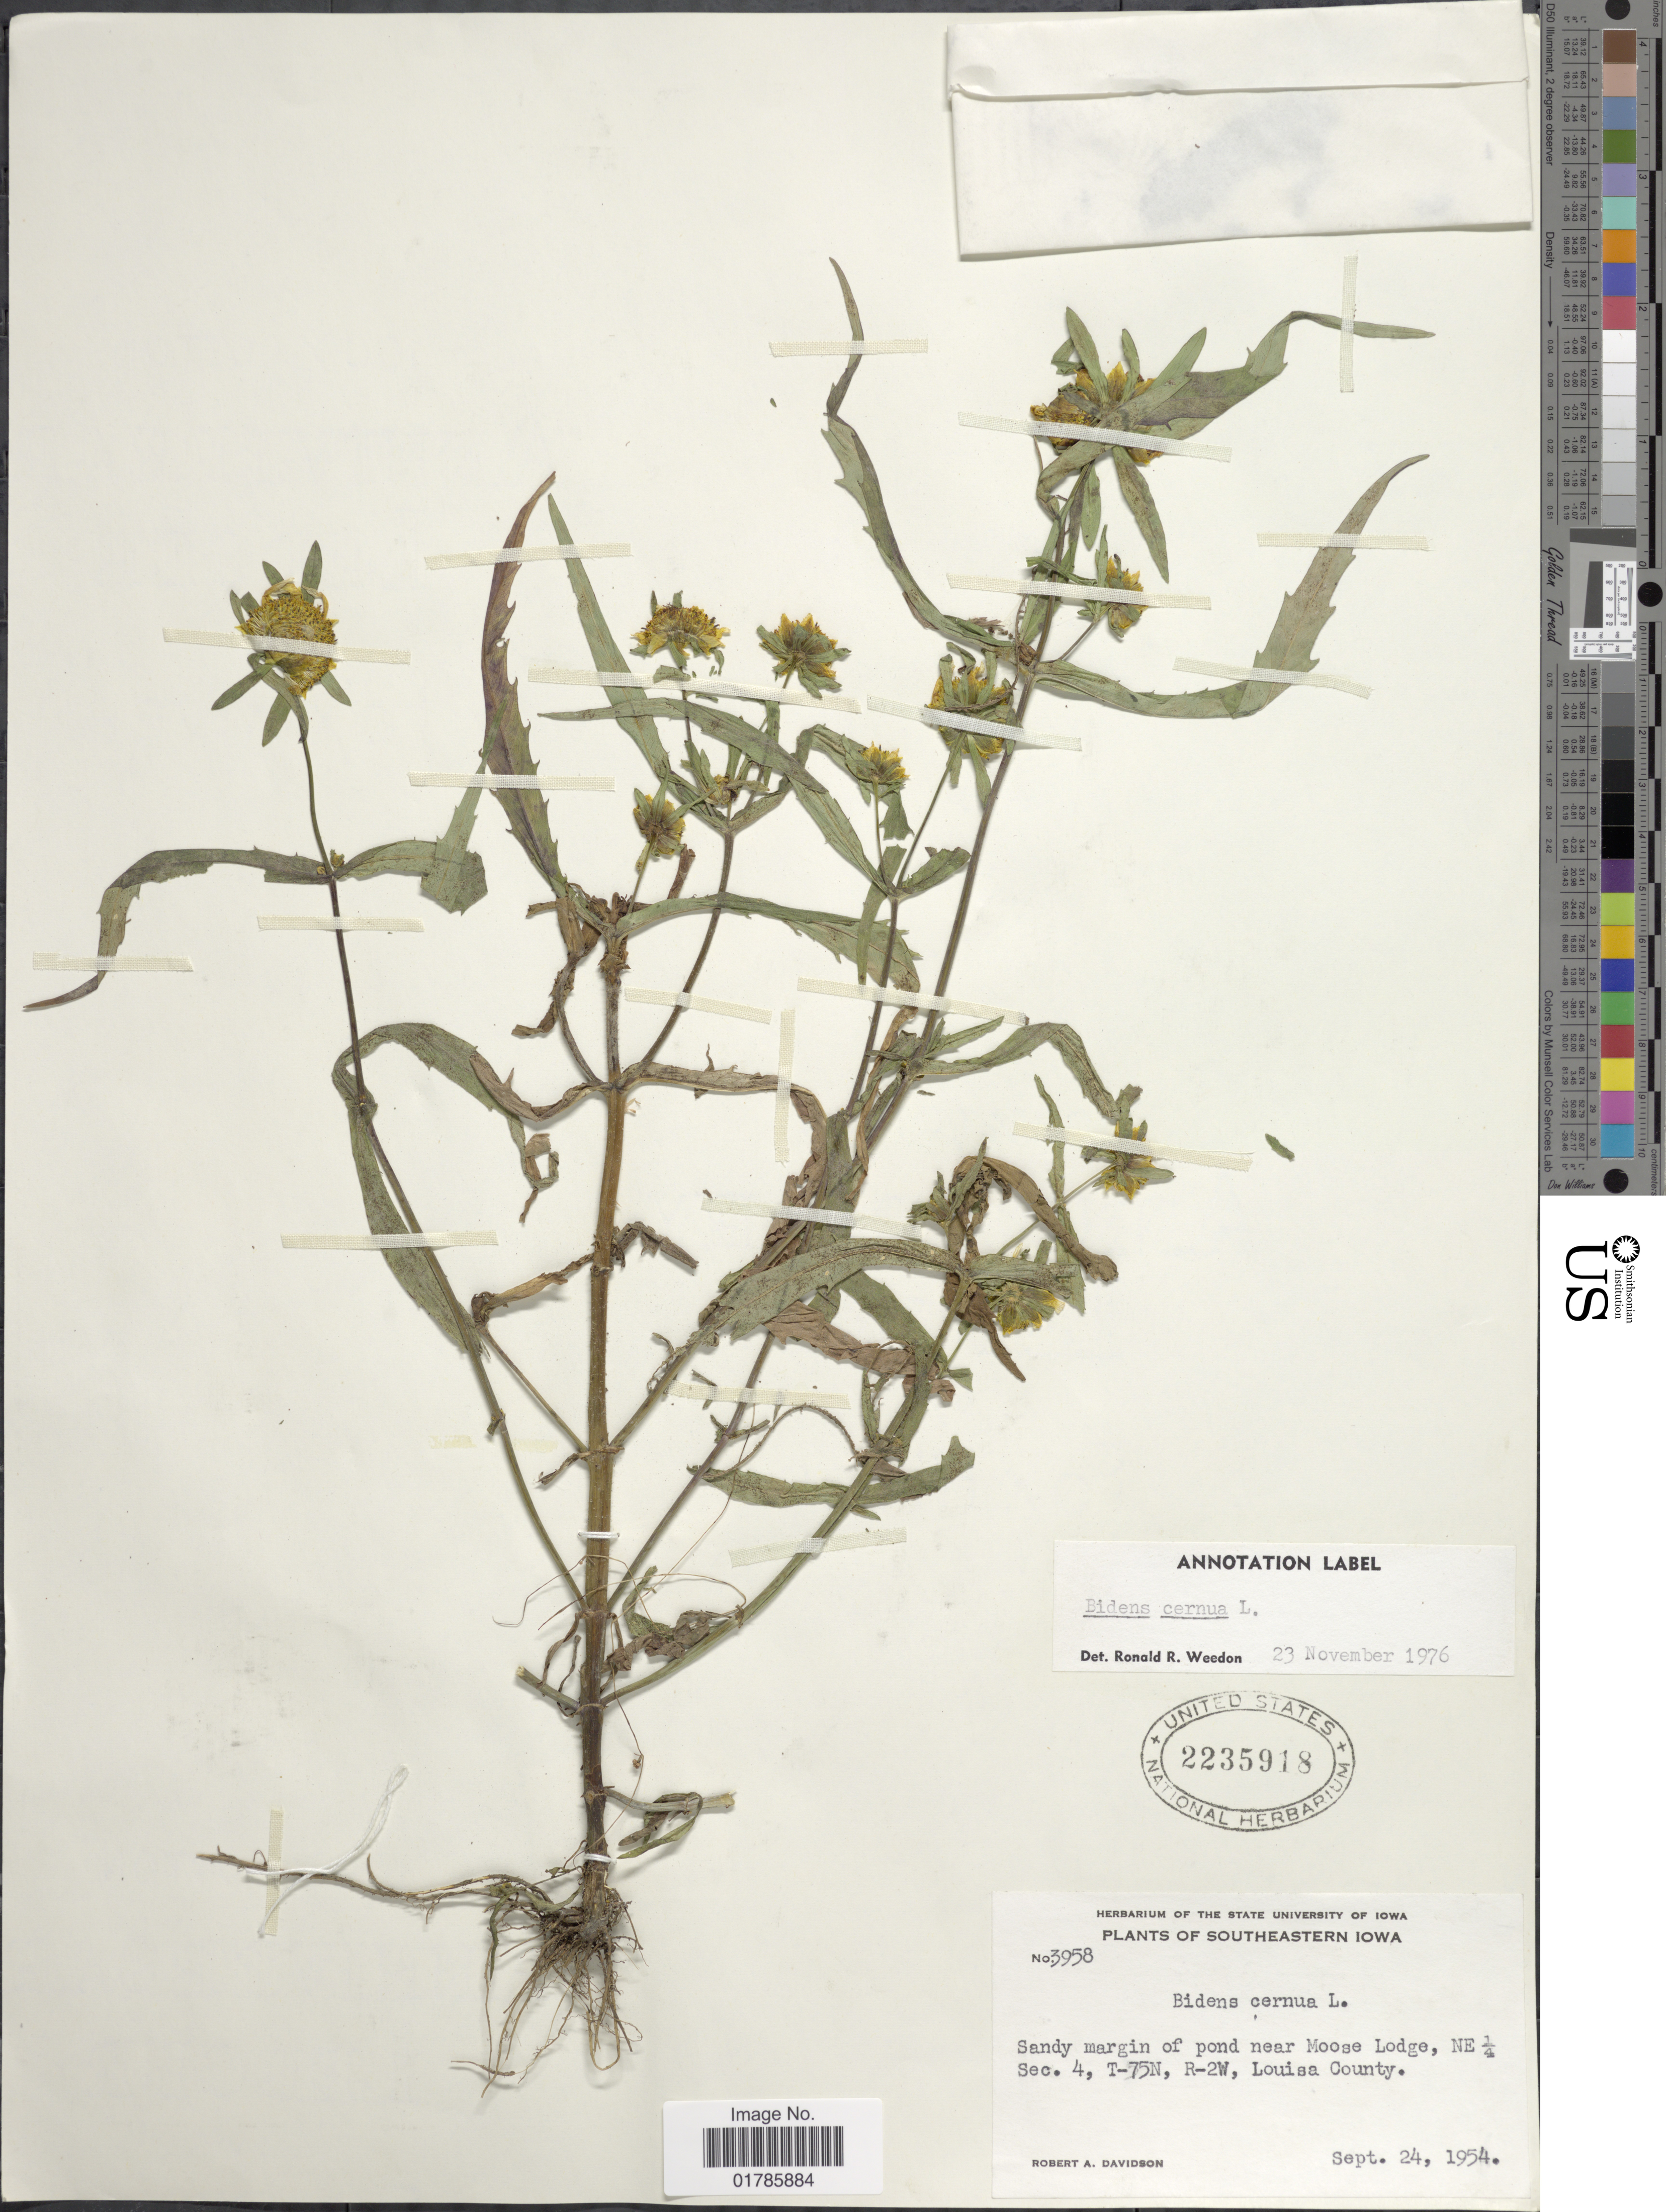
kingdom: Plantae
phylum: Tracheophyta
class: Magnoliopsida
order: Asterales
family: Asteraceae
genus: Bidens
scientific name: Bidens cernua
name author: L.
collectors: R. A. Davidson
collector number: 3958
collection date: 1954-09-24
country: United States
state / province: Iowa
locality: Southeastern Iowa, near Moose Lodge, NE ¼ Sec. 4, T-75N, R-2W, Louisa County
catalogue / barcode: US 2235918